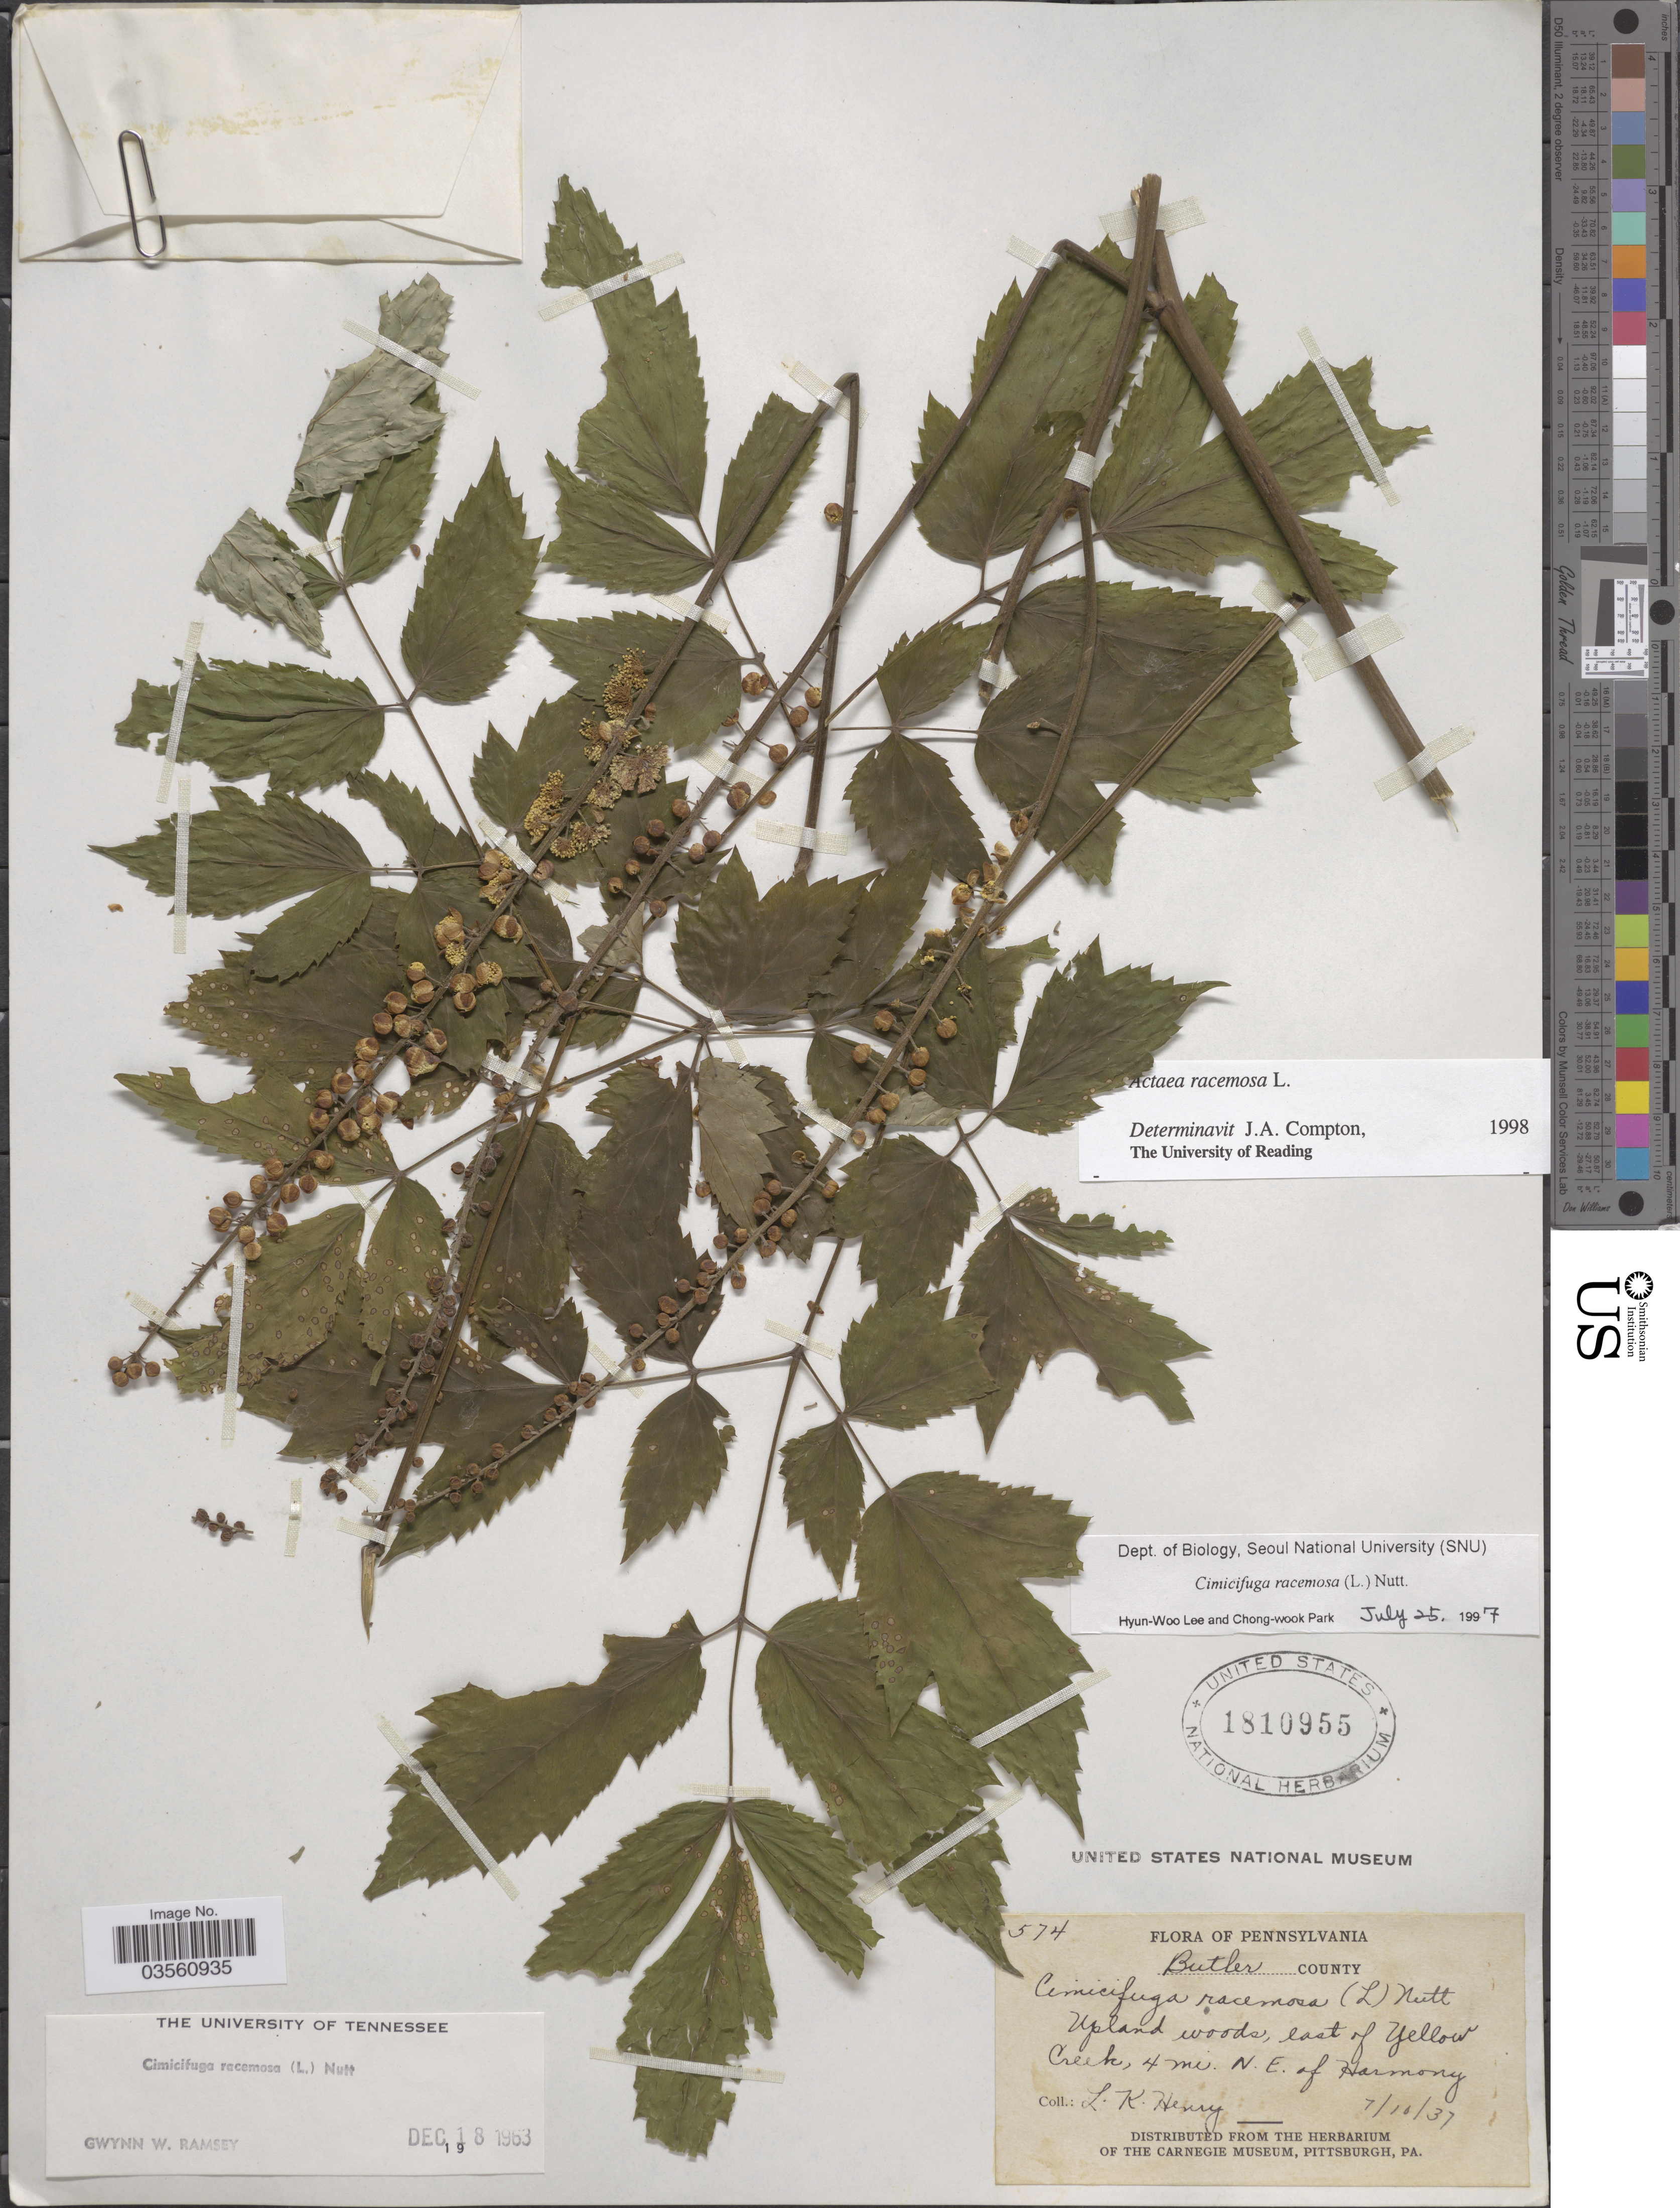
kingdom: Plantae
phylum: Tracheophyta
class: Magnoliopsida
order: Ranunculales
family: Ranunculaceae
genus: Actaea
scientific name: Actaea racemosa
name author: L.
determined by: Compton, J. A.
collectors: L. K. Henry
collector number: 574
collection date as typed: Transcribed d/m/y: 10/7/37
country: United States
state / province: Pennsylvania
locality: Butler County. Upland woods, east of Yellow Creek, 4 mi. N. E. of Harmony.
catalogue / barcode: US 1810955